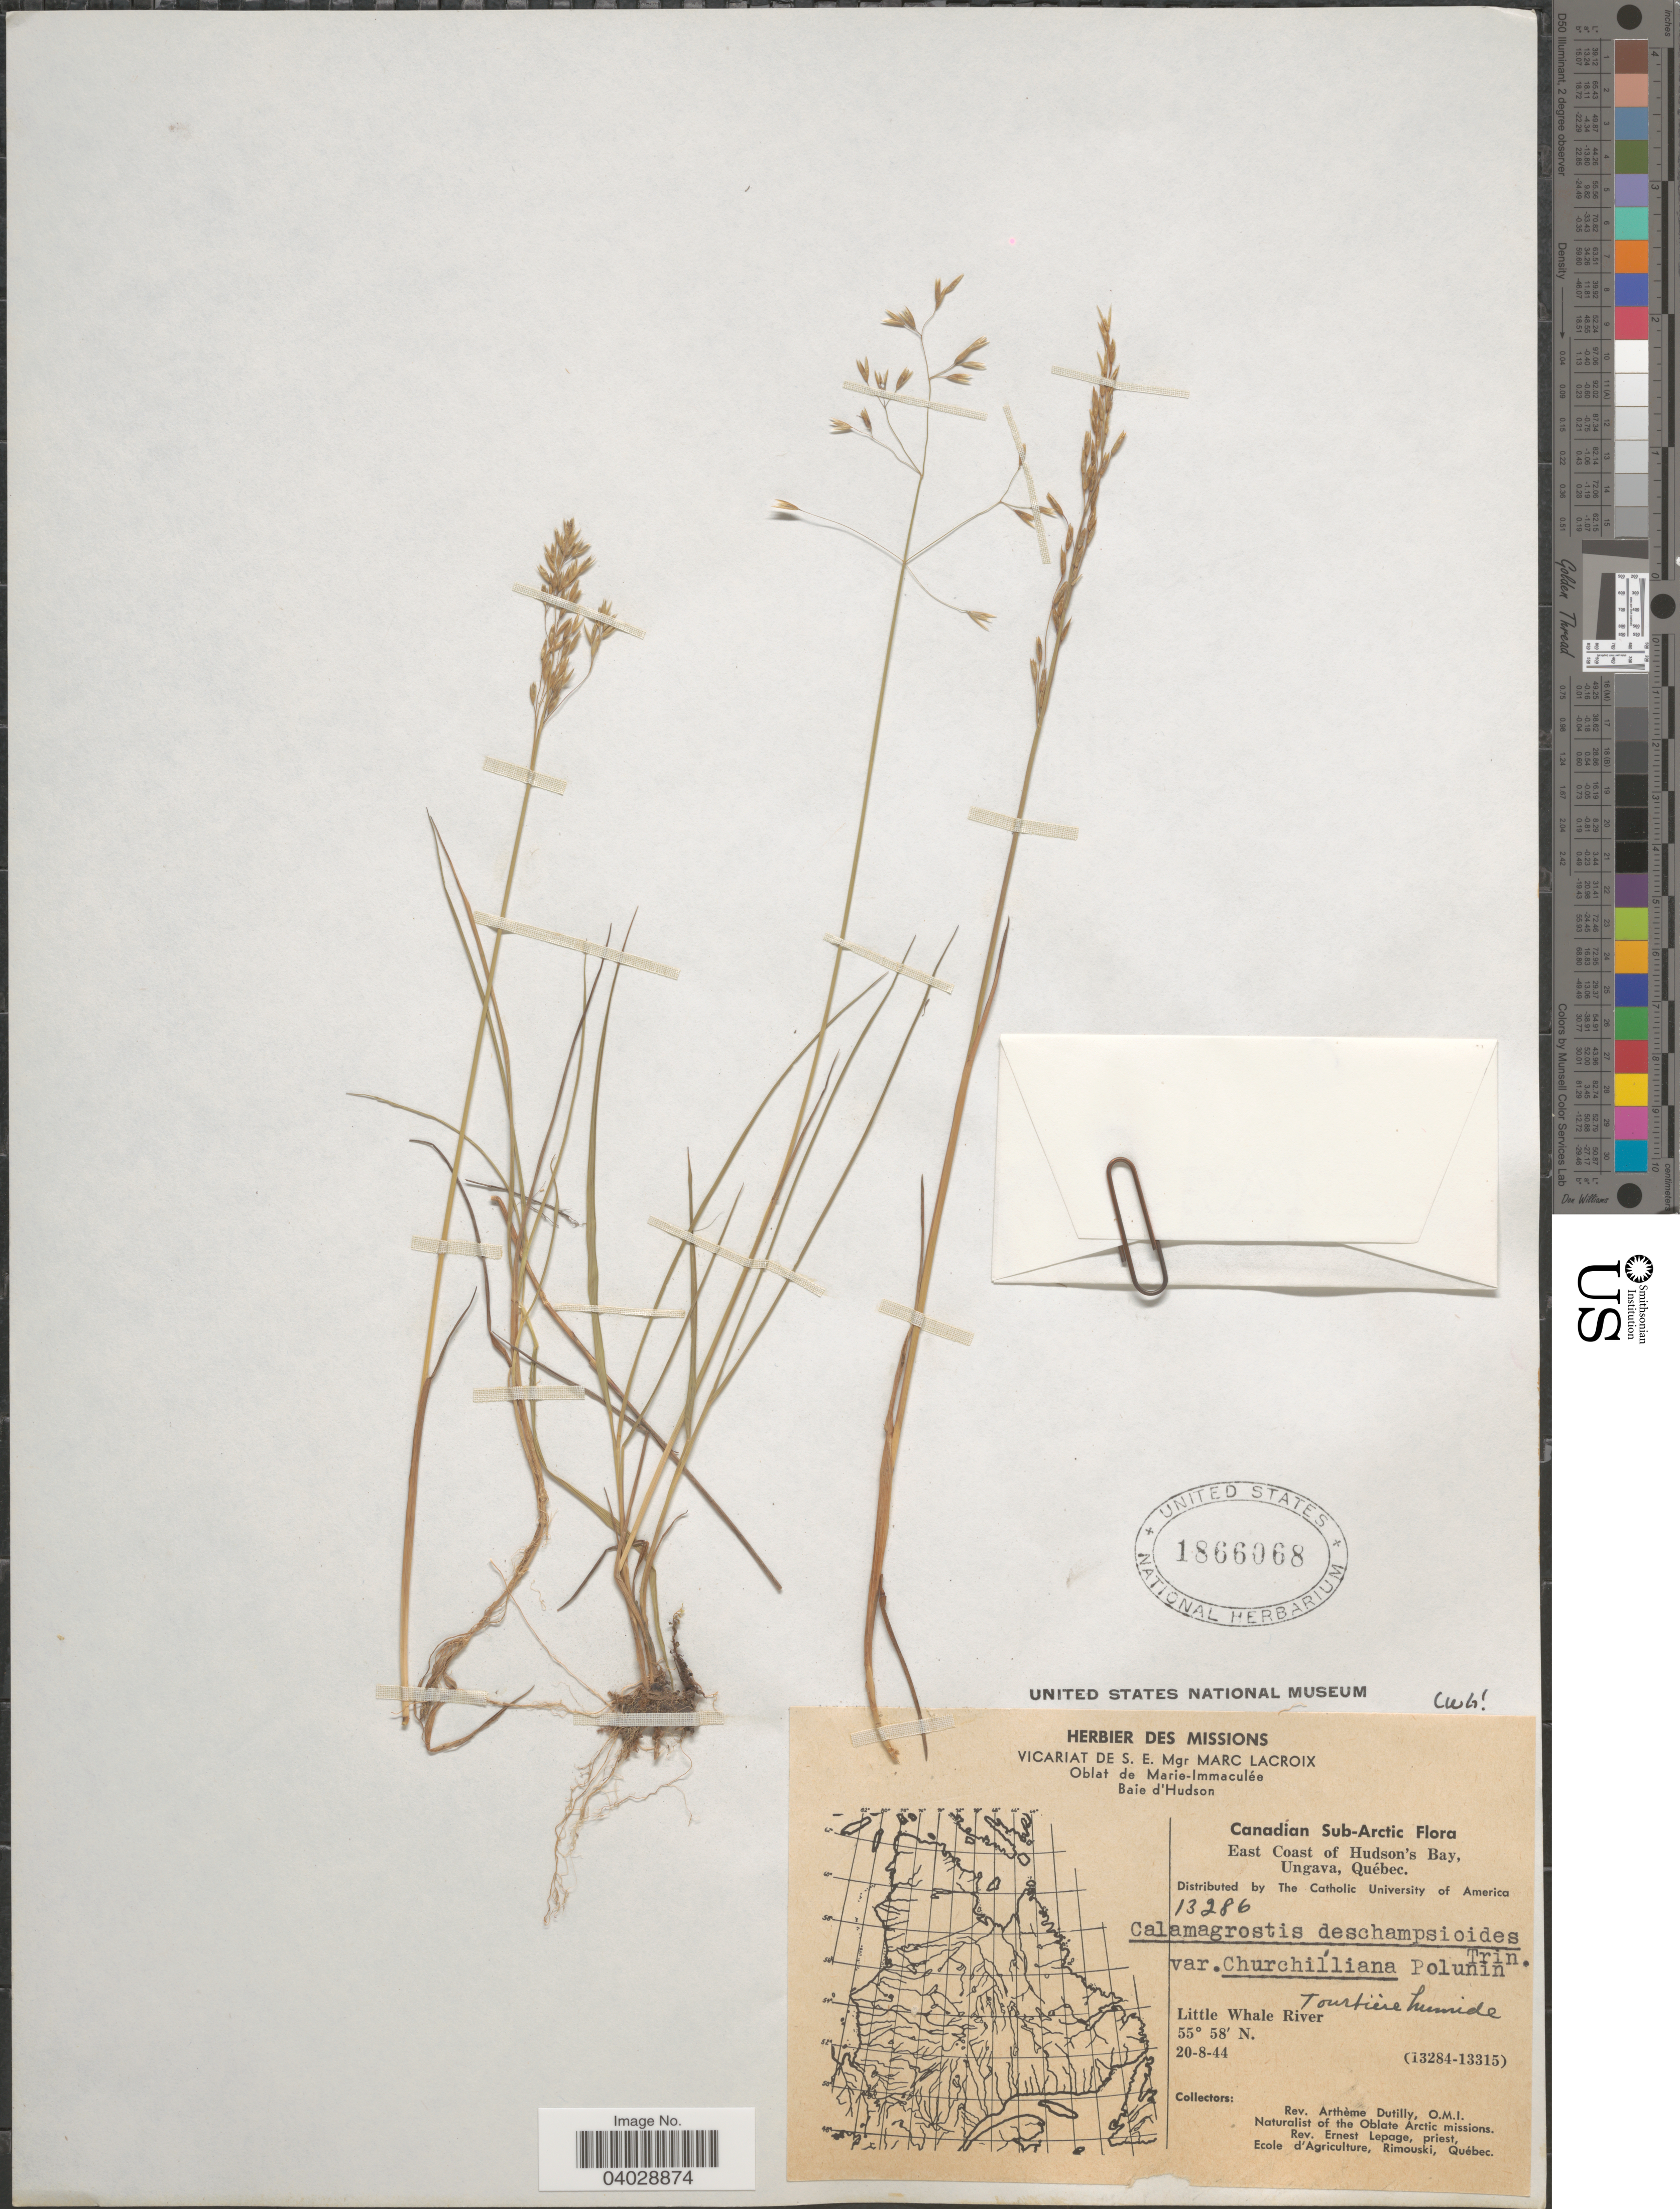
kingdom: Plantae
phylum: Tracheophyta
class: Liliopsida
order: Poales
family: Poaceae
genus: Calamagrostis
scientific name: Calamagrostis deschampsioides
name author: Trin.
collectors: A. Dutilly & E. Lepage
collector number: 13286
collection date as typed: Transcribed d/m/y: 20/8/44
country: Canada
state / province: Quebec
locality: Canadian Sub-Arctic. East Coast of Hudson's Bay, Ungava. Little Whale River.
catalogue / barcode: US 1866068